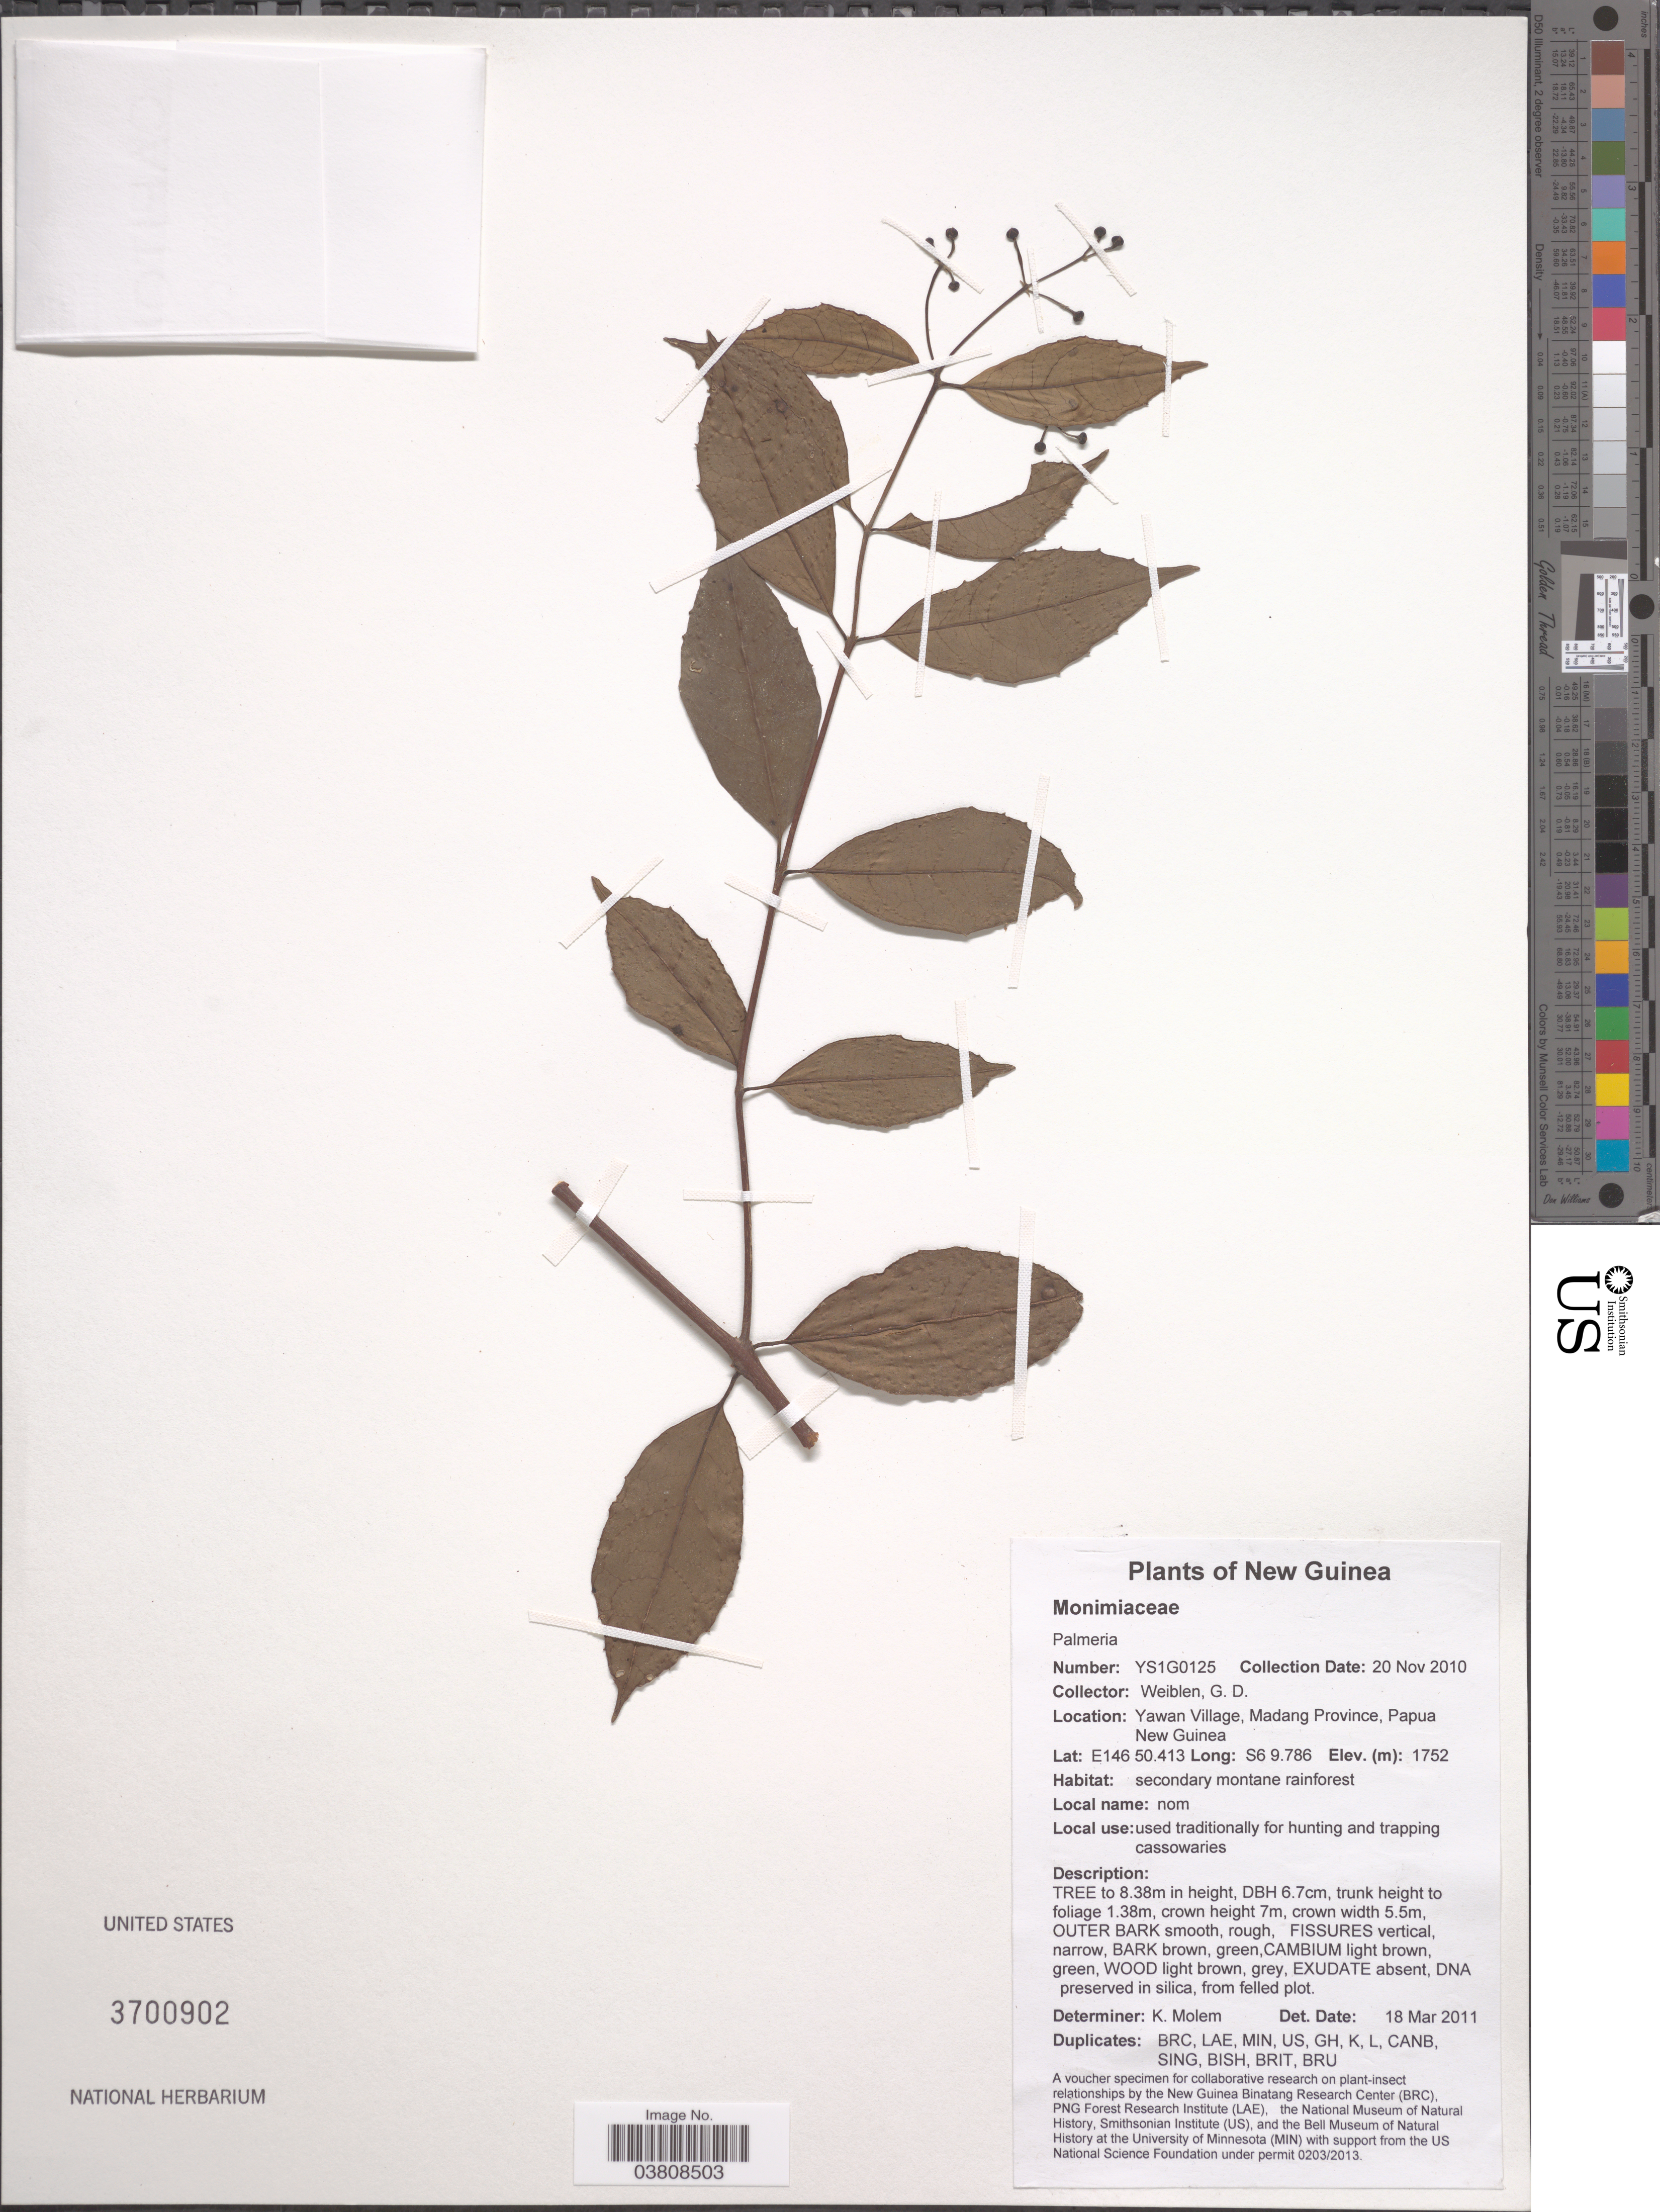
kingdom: Plantae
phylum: Tracheophyta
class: Magnoliopsida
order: Laurales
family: Monimiaceae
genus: Palmeria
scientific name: Palmeria sp.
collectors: G. D. Weiblen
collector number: YS1G0125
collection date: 2010-11-20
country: Papua New Guinea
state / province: Madang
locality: New Guinea. Yawan Village.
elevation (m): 1752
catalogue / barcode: US 3700902